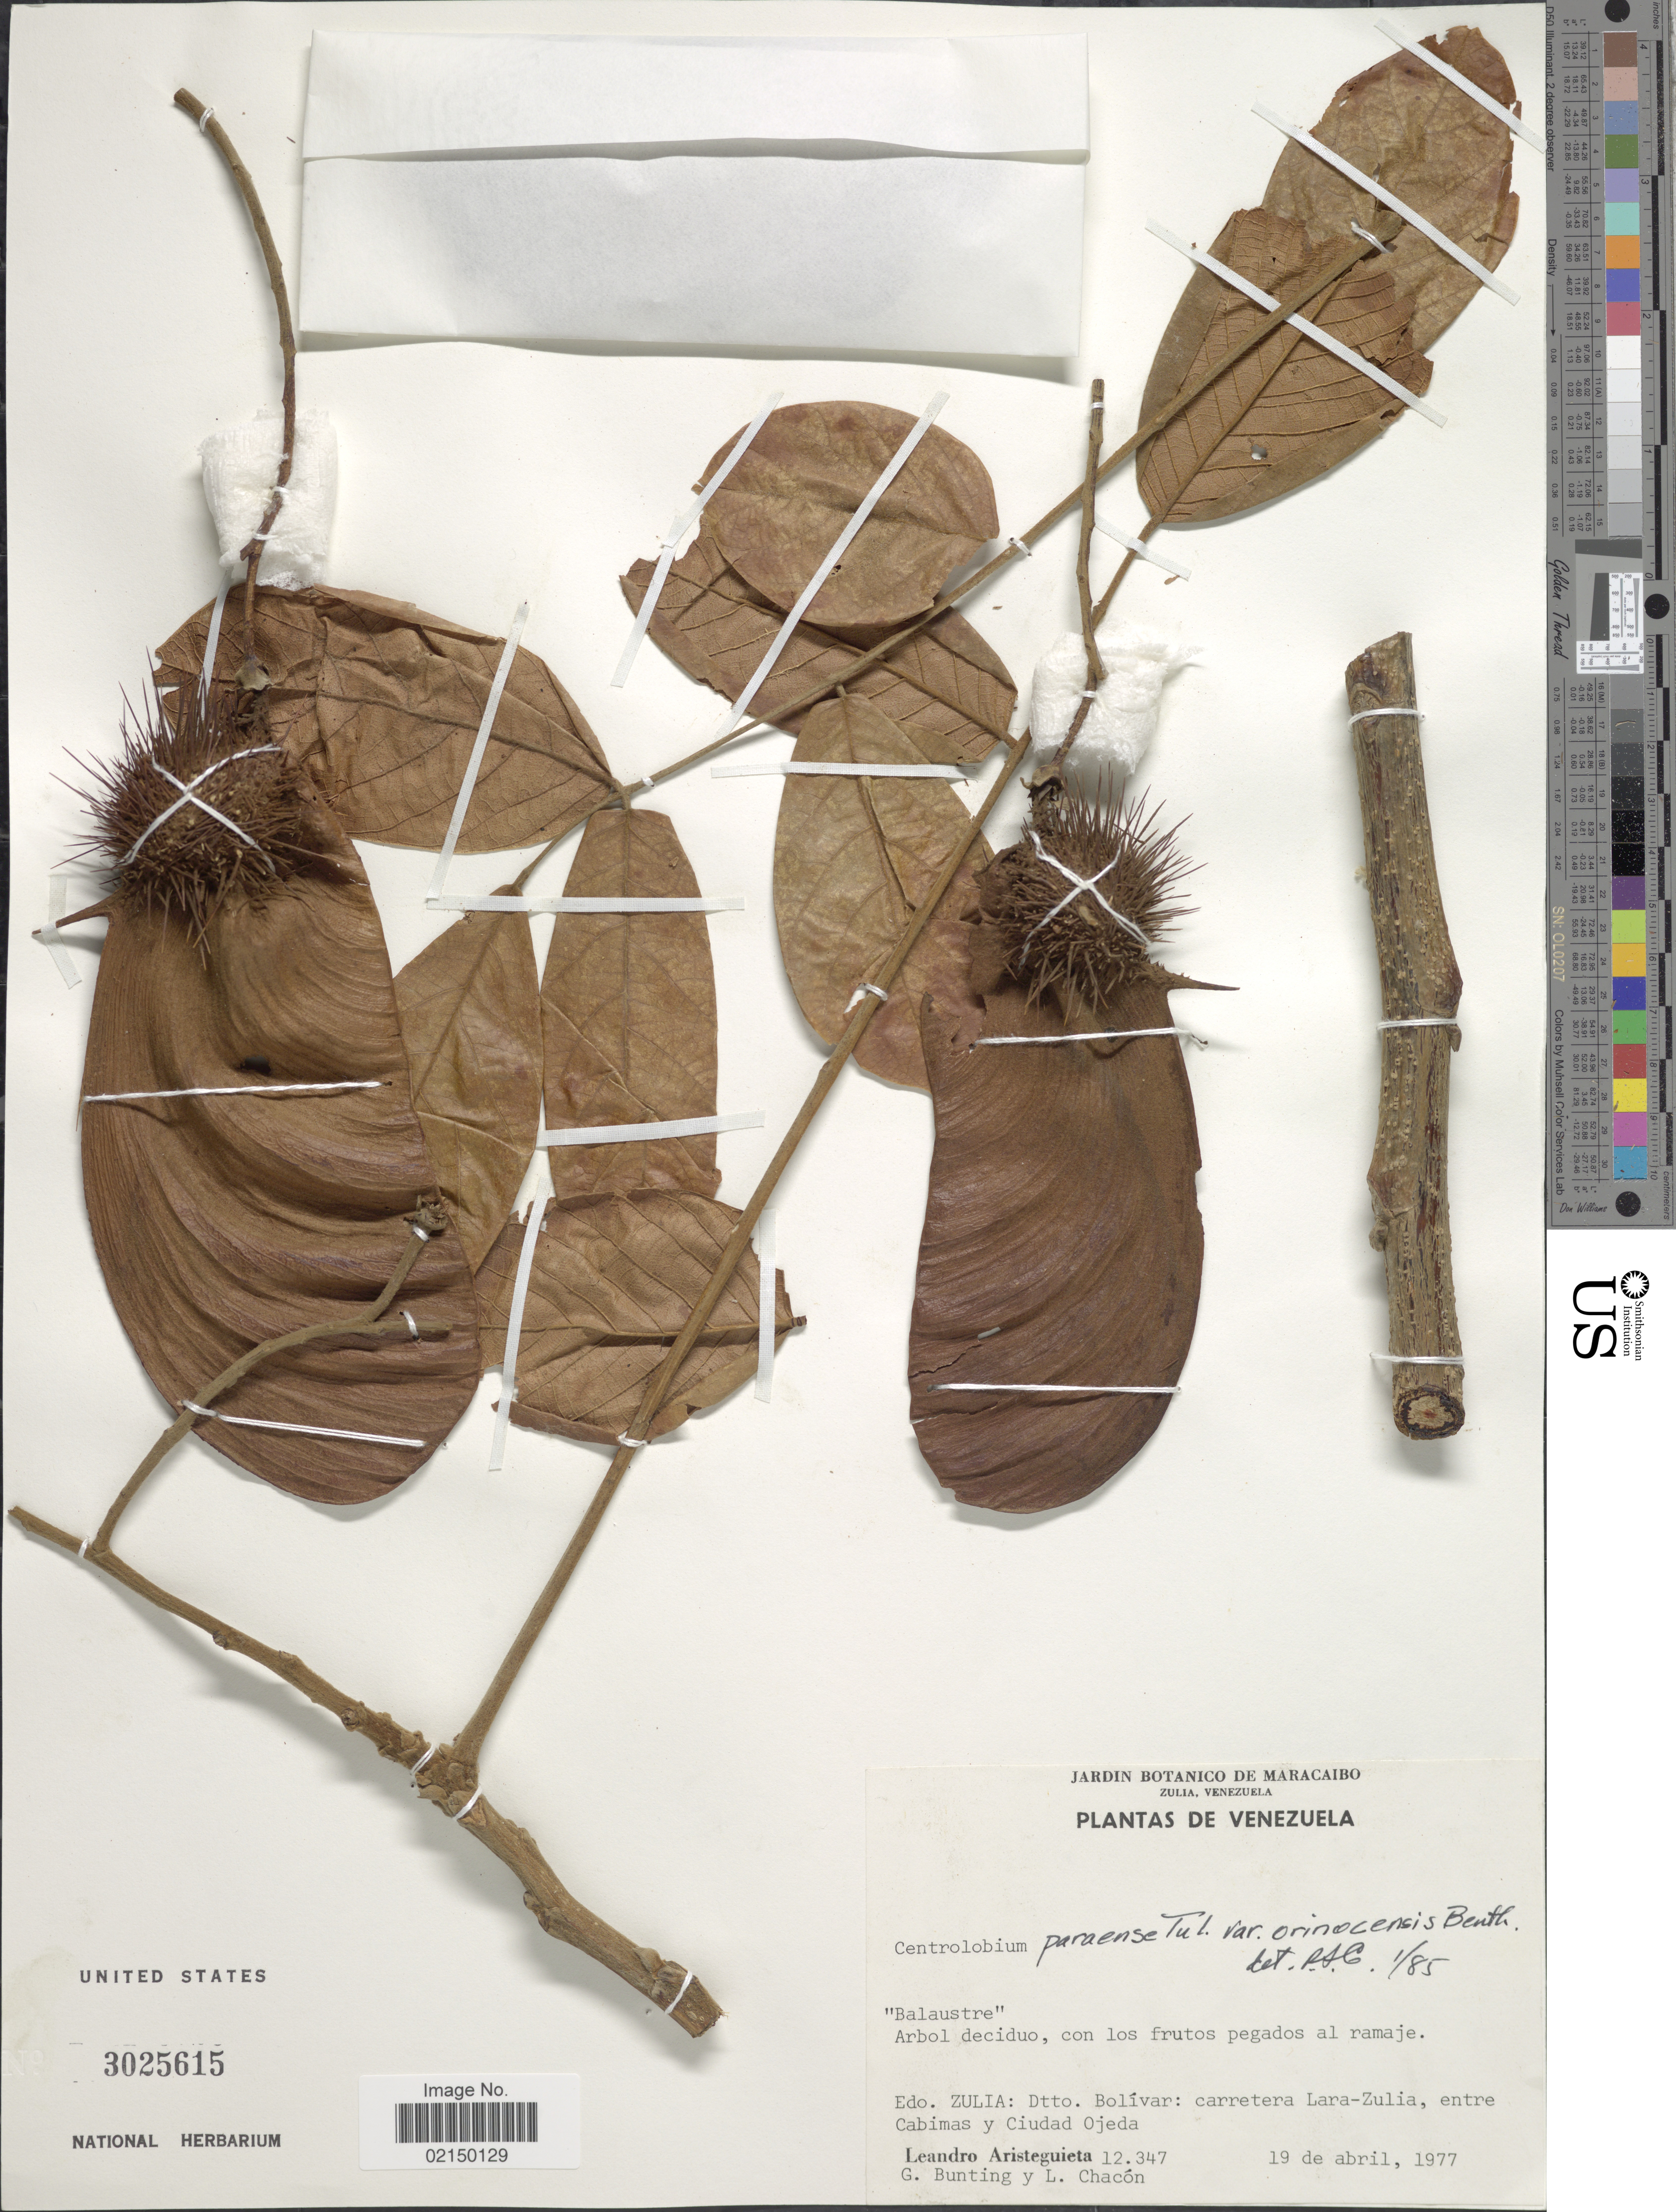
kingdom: Plantae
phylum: Tracheophyta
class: Magnoliopsida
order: Fabales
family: Fabaceae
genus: Centrolobium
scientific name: Centrolobium paraense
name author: Tul.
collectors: L. Aristeguieta, G. S. Bunting & L. Chacon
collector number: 12347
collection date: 1977-04-19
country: Venezuela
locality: Edo. Zulia: Dtto. Bolivar: carreteras Lara-Zulia, entre Cabimas y Ciudad Ojeda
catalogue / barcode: US 3025615